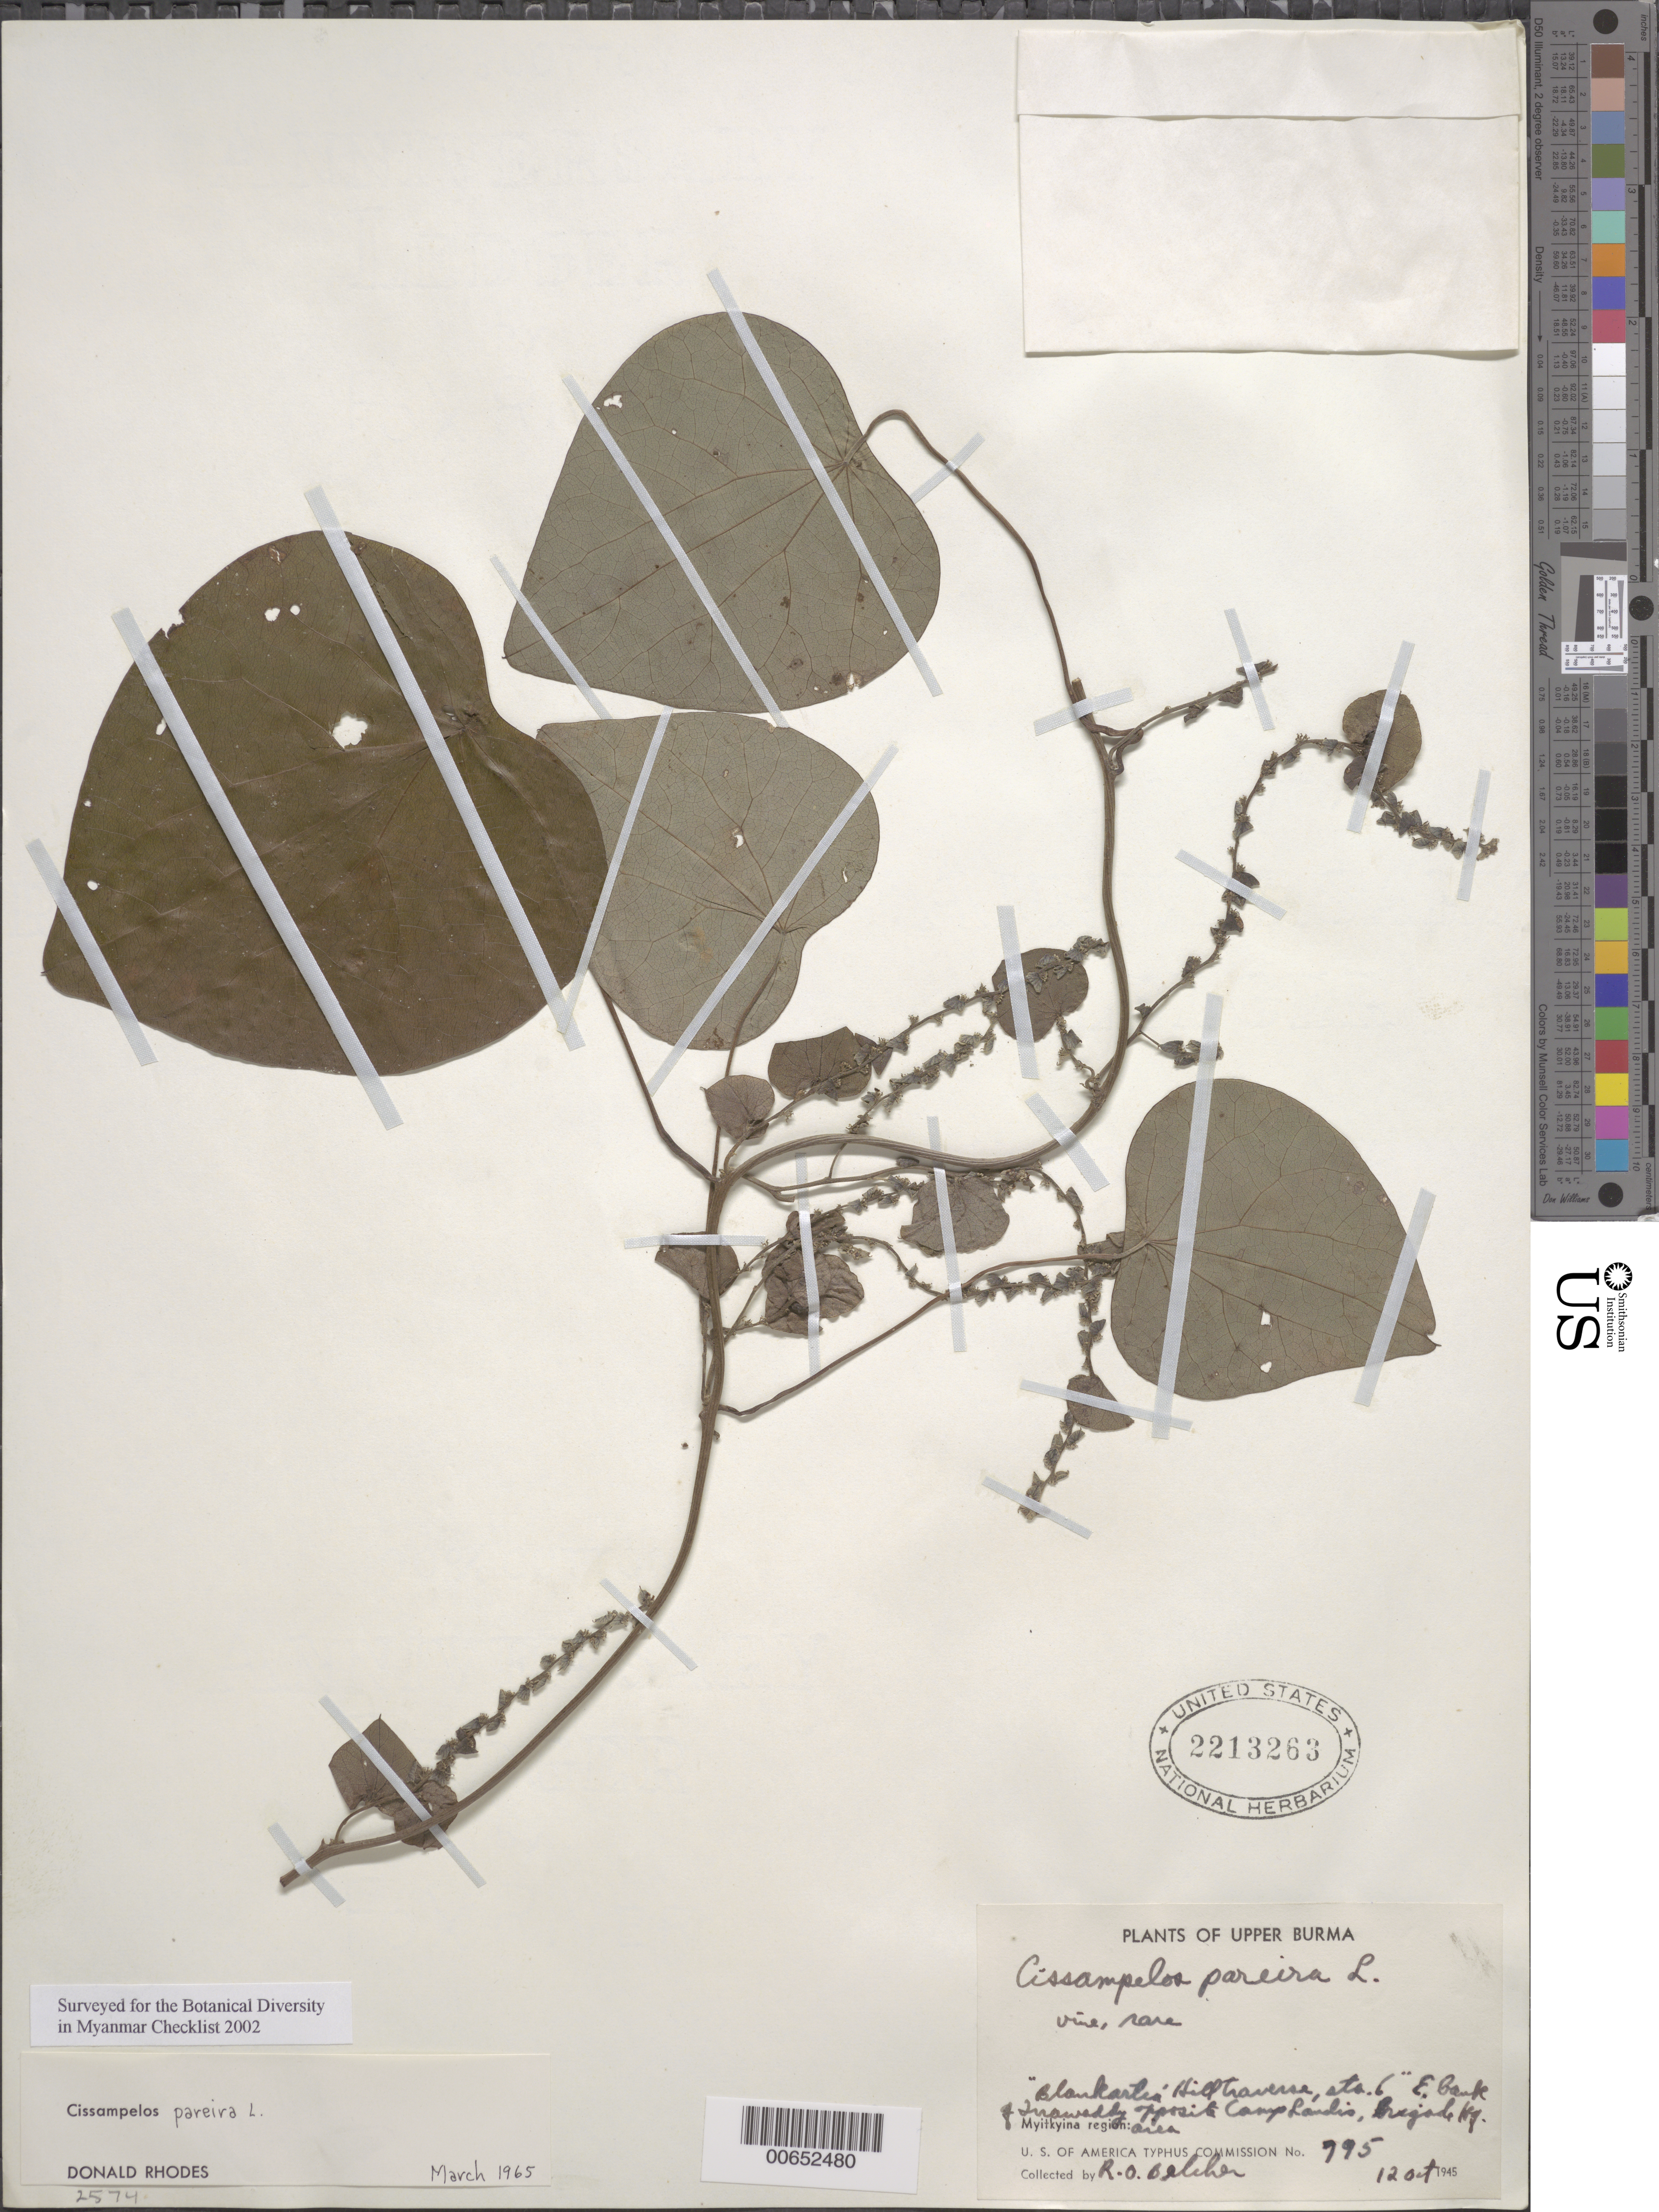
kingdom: Plantae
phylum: Tracheophyta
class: Magnoliopsida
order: Ranunculales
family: Menispermaceae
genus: Cissampelos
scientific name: Cissampelos pareira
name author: L.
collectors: R. Belcher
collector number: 795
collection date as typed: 12 Oct 1945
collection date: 1945-10-12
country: Myanmar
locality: Upper Burma, Blankartia Hill traverse, Myitkyina region, Camp Landis.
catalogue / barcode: US 2213263